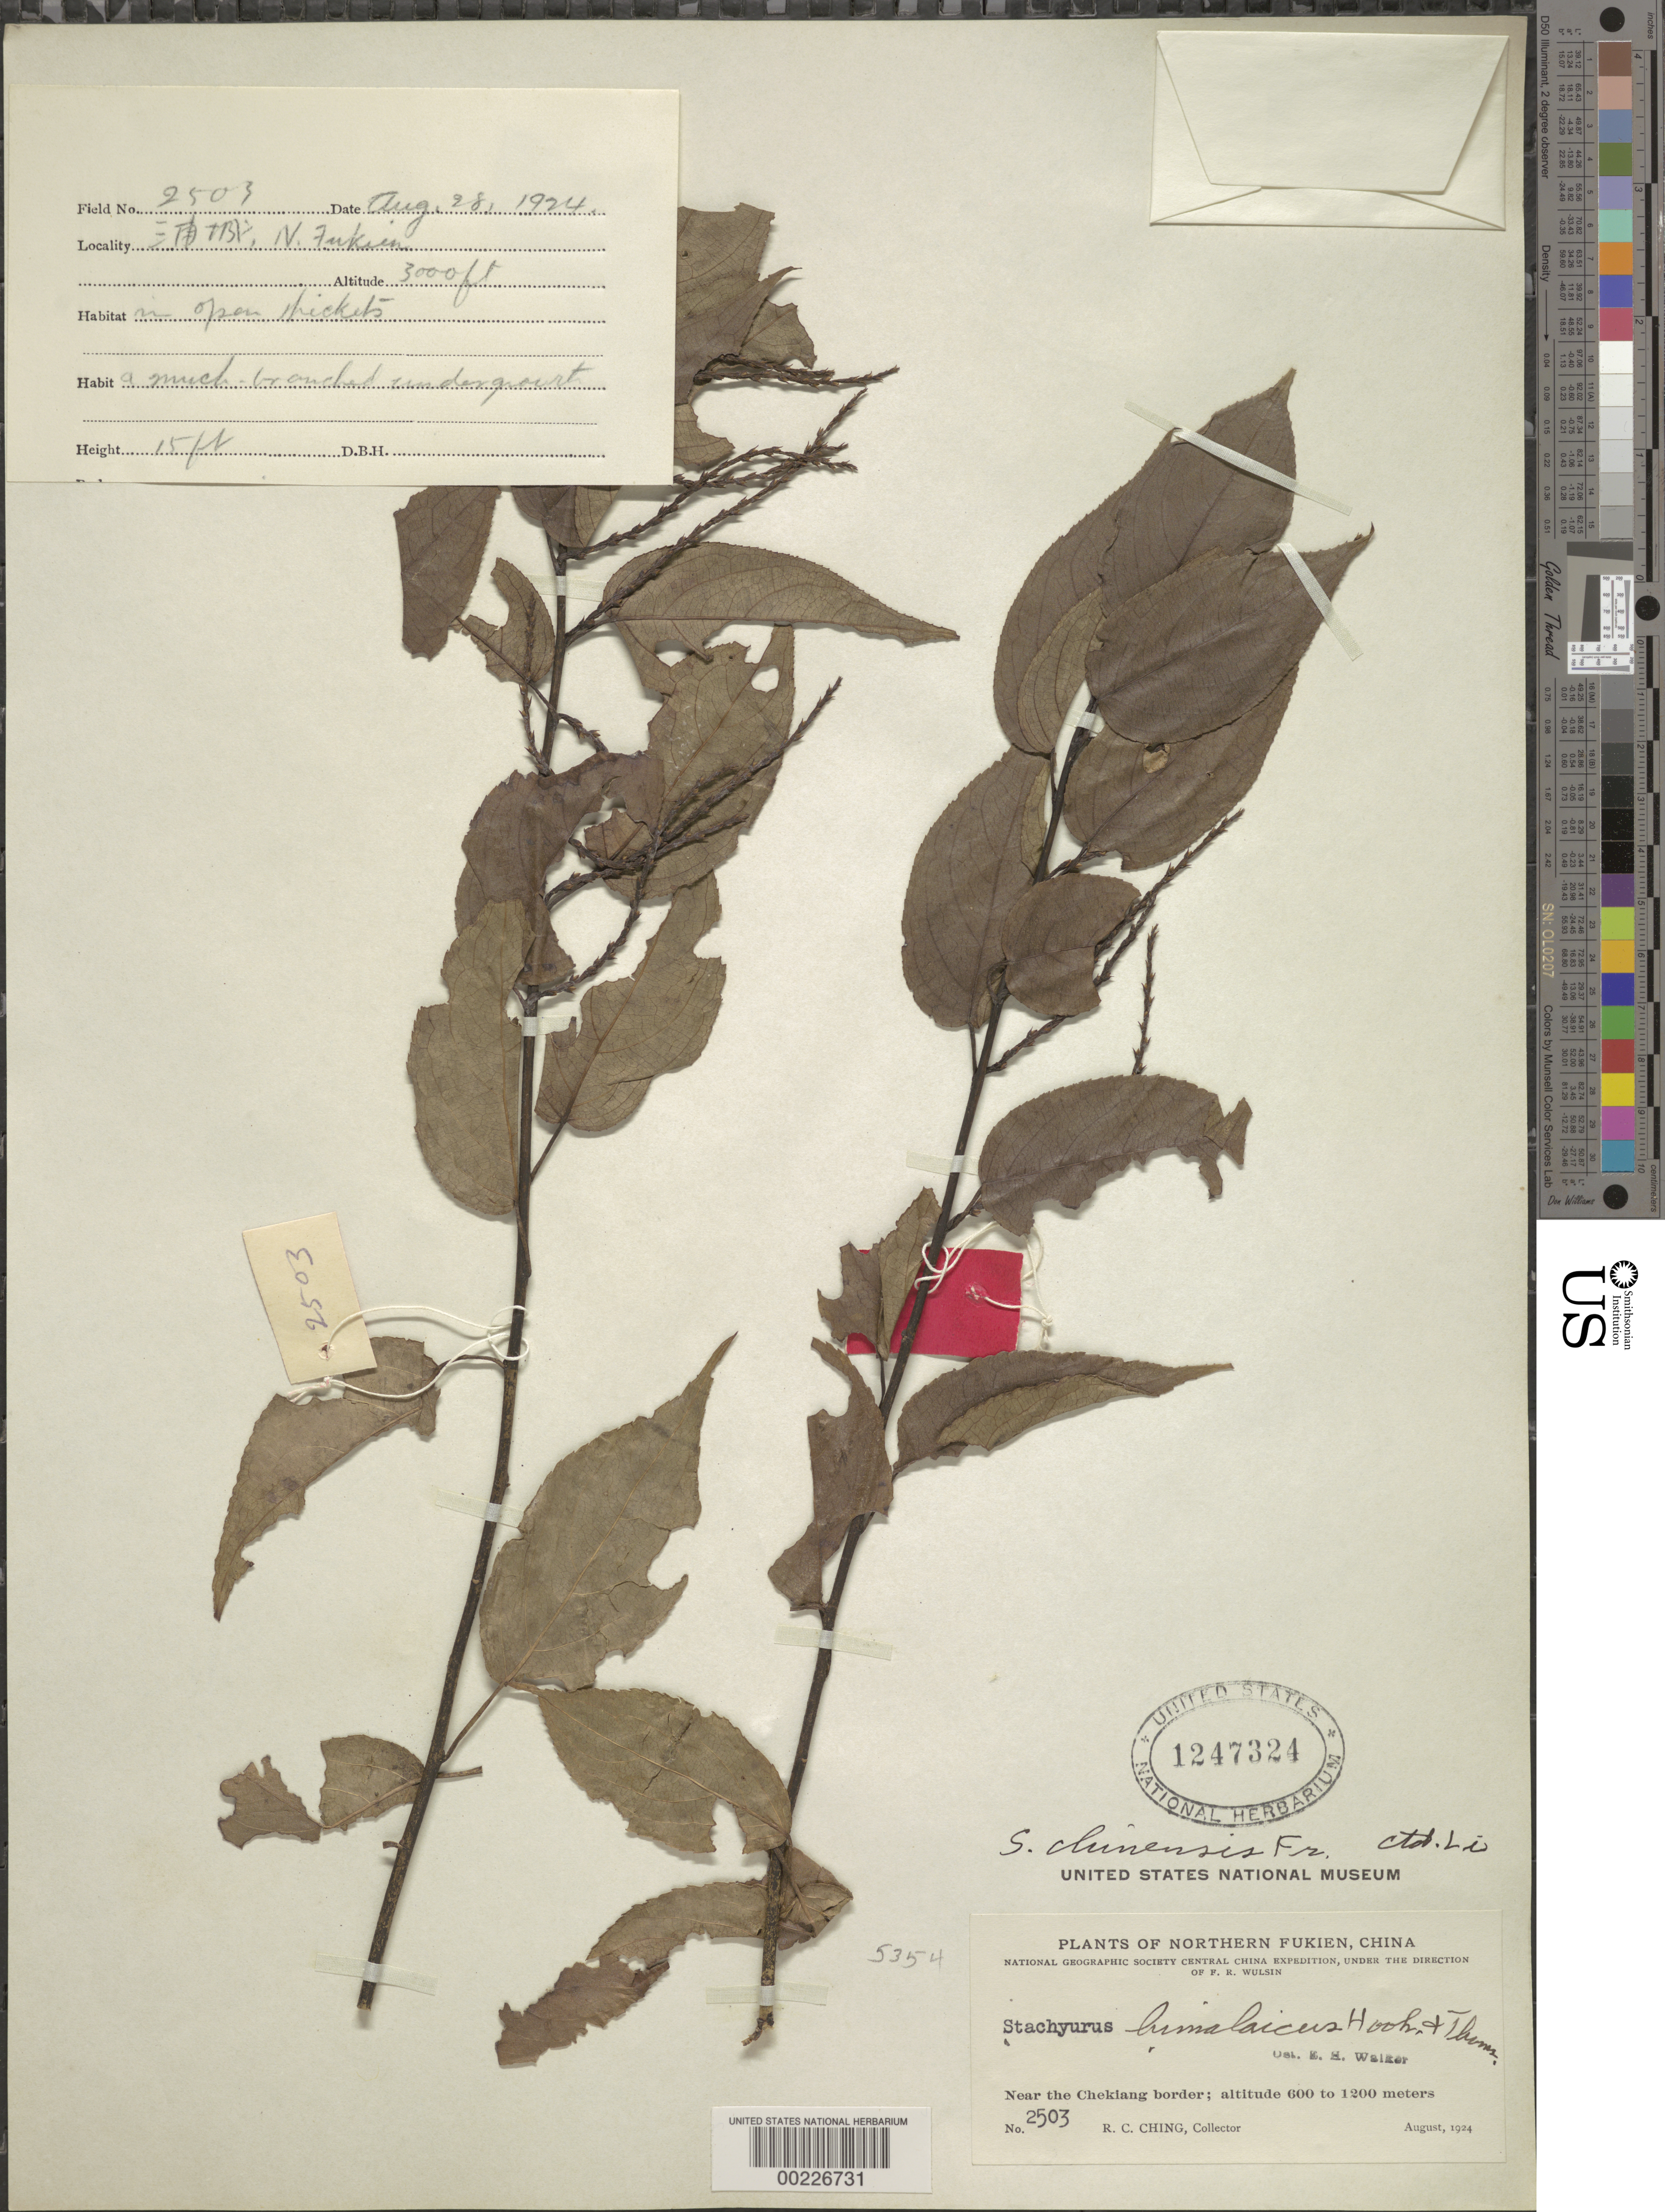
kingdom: Plantae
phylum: Tracheophyta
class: Magnoliopsida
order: Crossosomatales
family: Stachyuraceae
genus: Stachyurus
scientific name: Stachyurus chinensis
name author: Franch.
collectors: R. C. Ching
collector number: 2503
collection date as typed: Aug 1924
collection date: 1924-08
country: China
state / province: Fujian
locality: Near the chekiang border, n fukien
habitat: Open thickets; much branched undergrowth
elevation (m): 600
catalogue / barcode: US 1247324